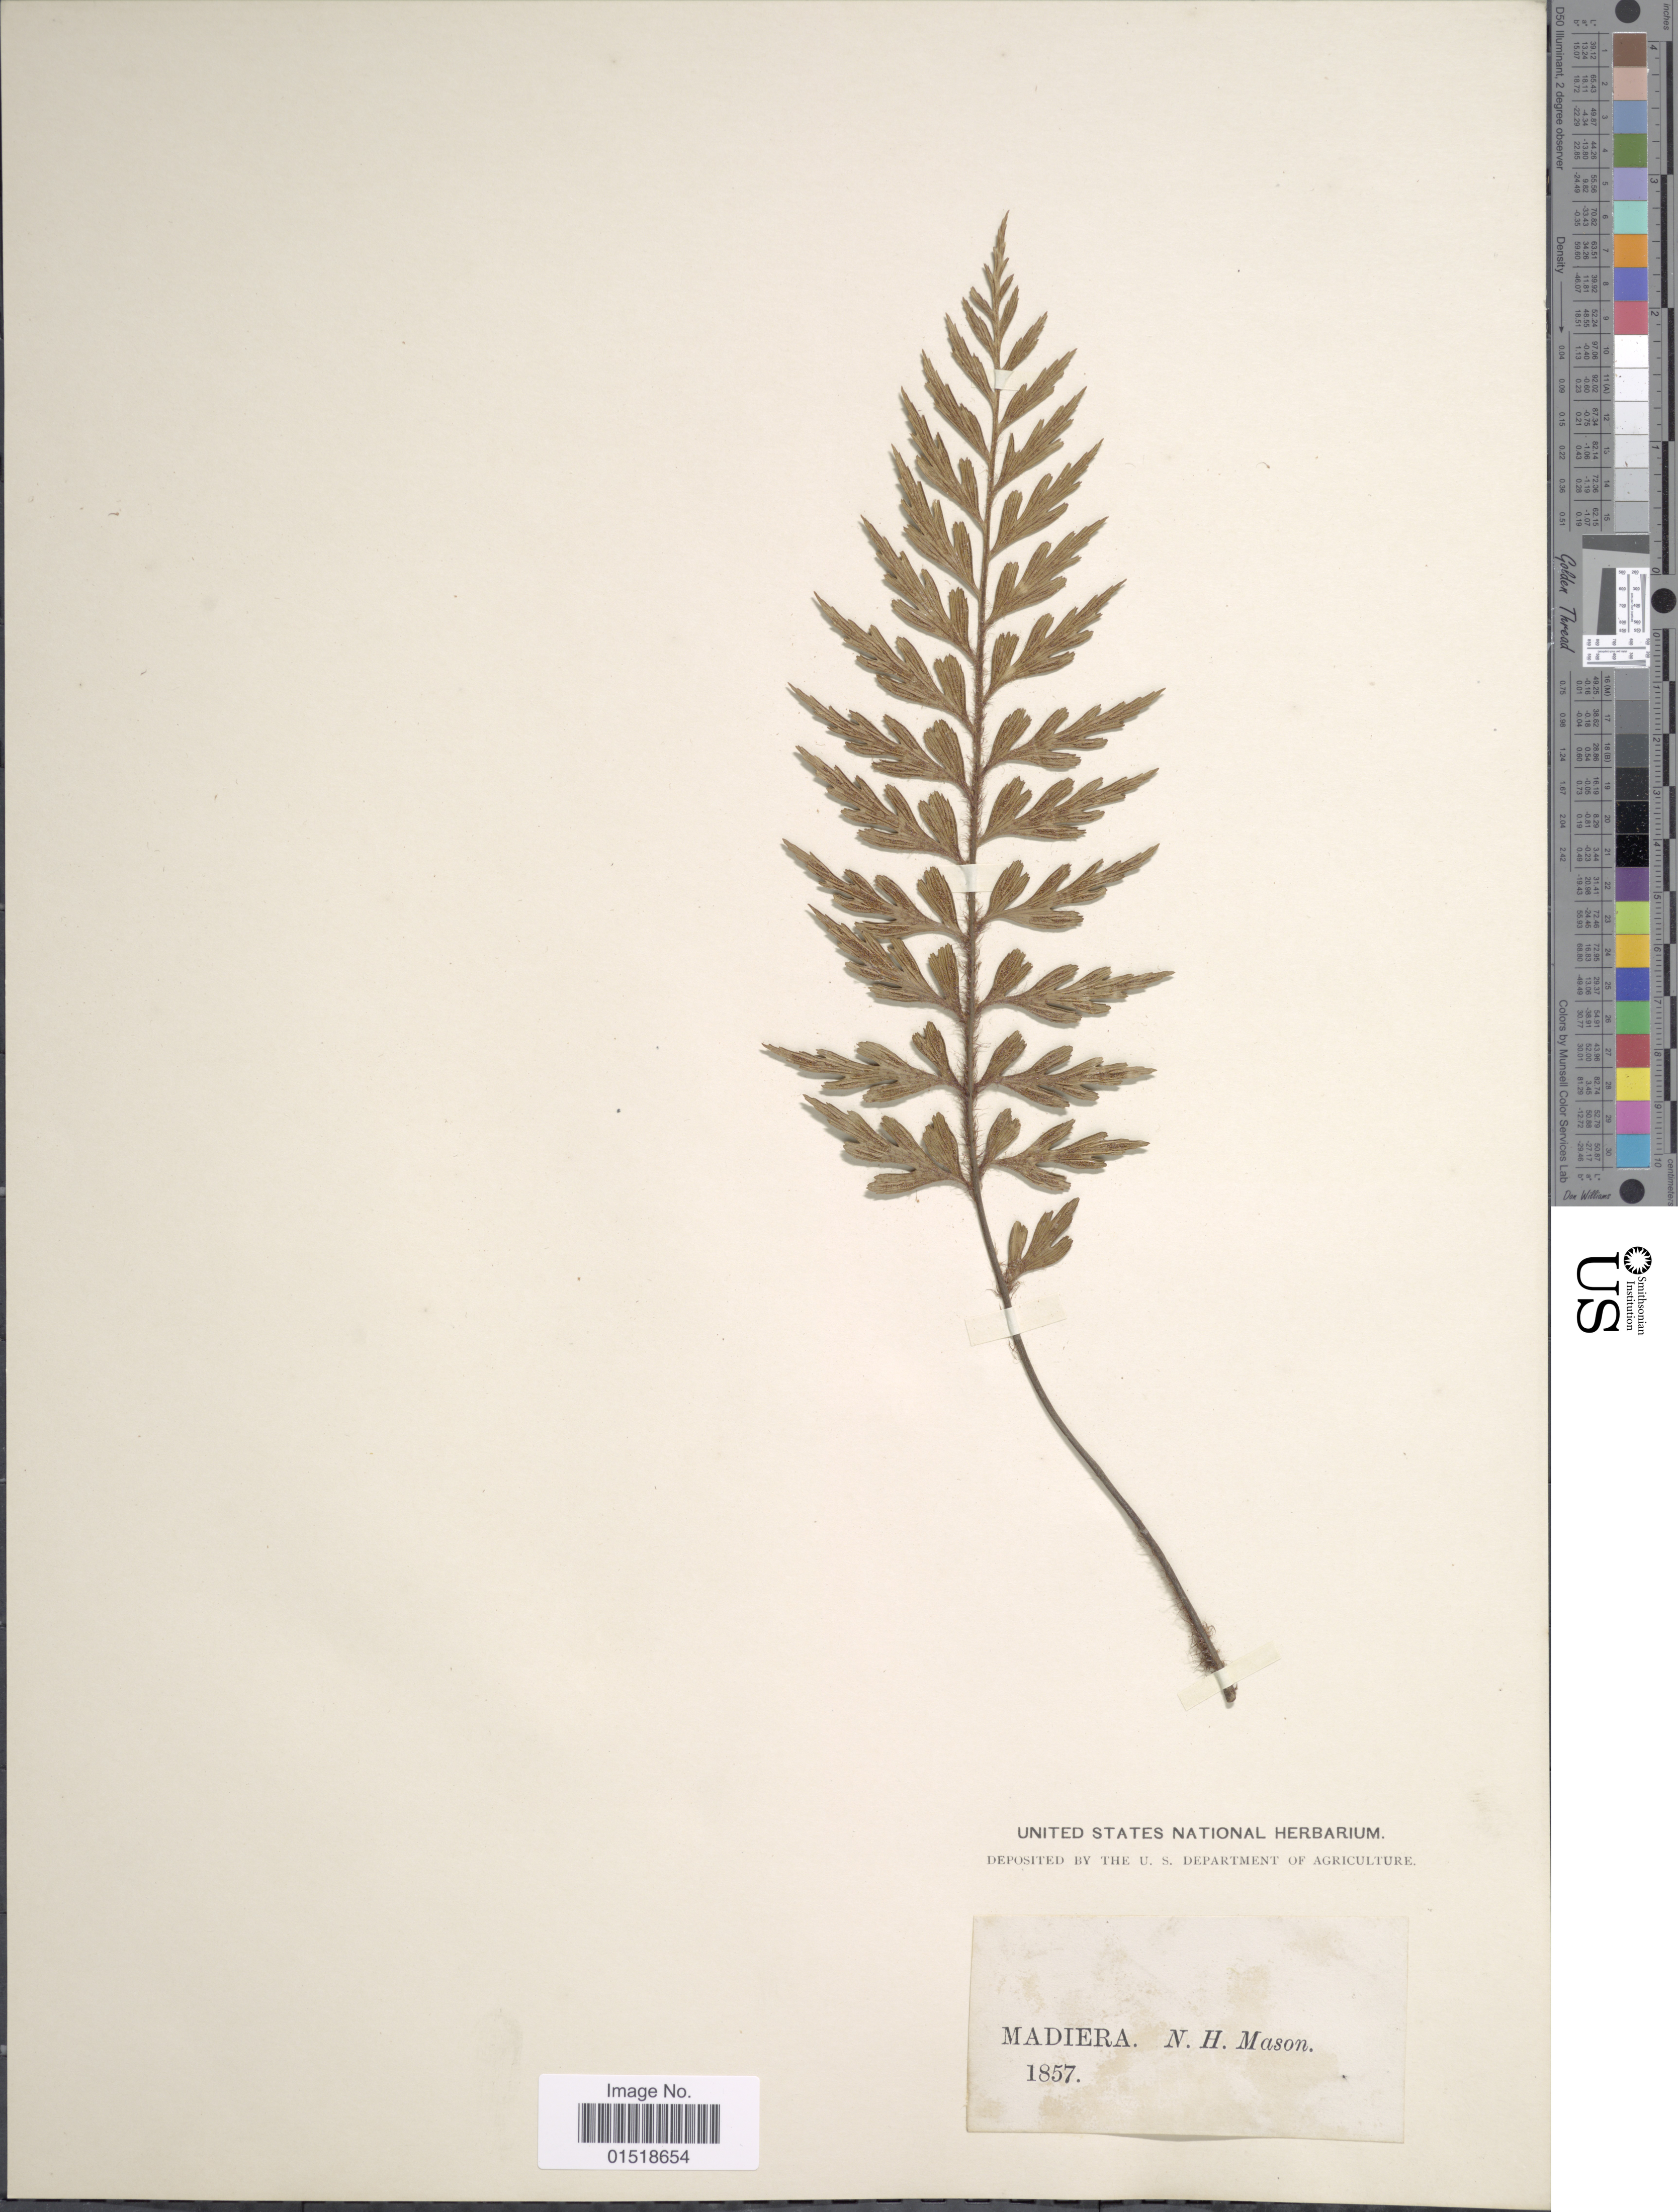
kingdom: Plantae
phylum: Tracheophyta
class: Polypodiopsida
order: Polypodiales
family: Aspleniaceae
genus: Asplenium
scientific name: Asplenium aethiopicum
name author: (Burm. f.) Bech.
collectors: N. Mason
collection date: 1857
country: Portugal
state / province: Madeira (Aut. Reg.)